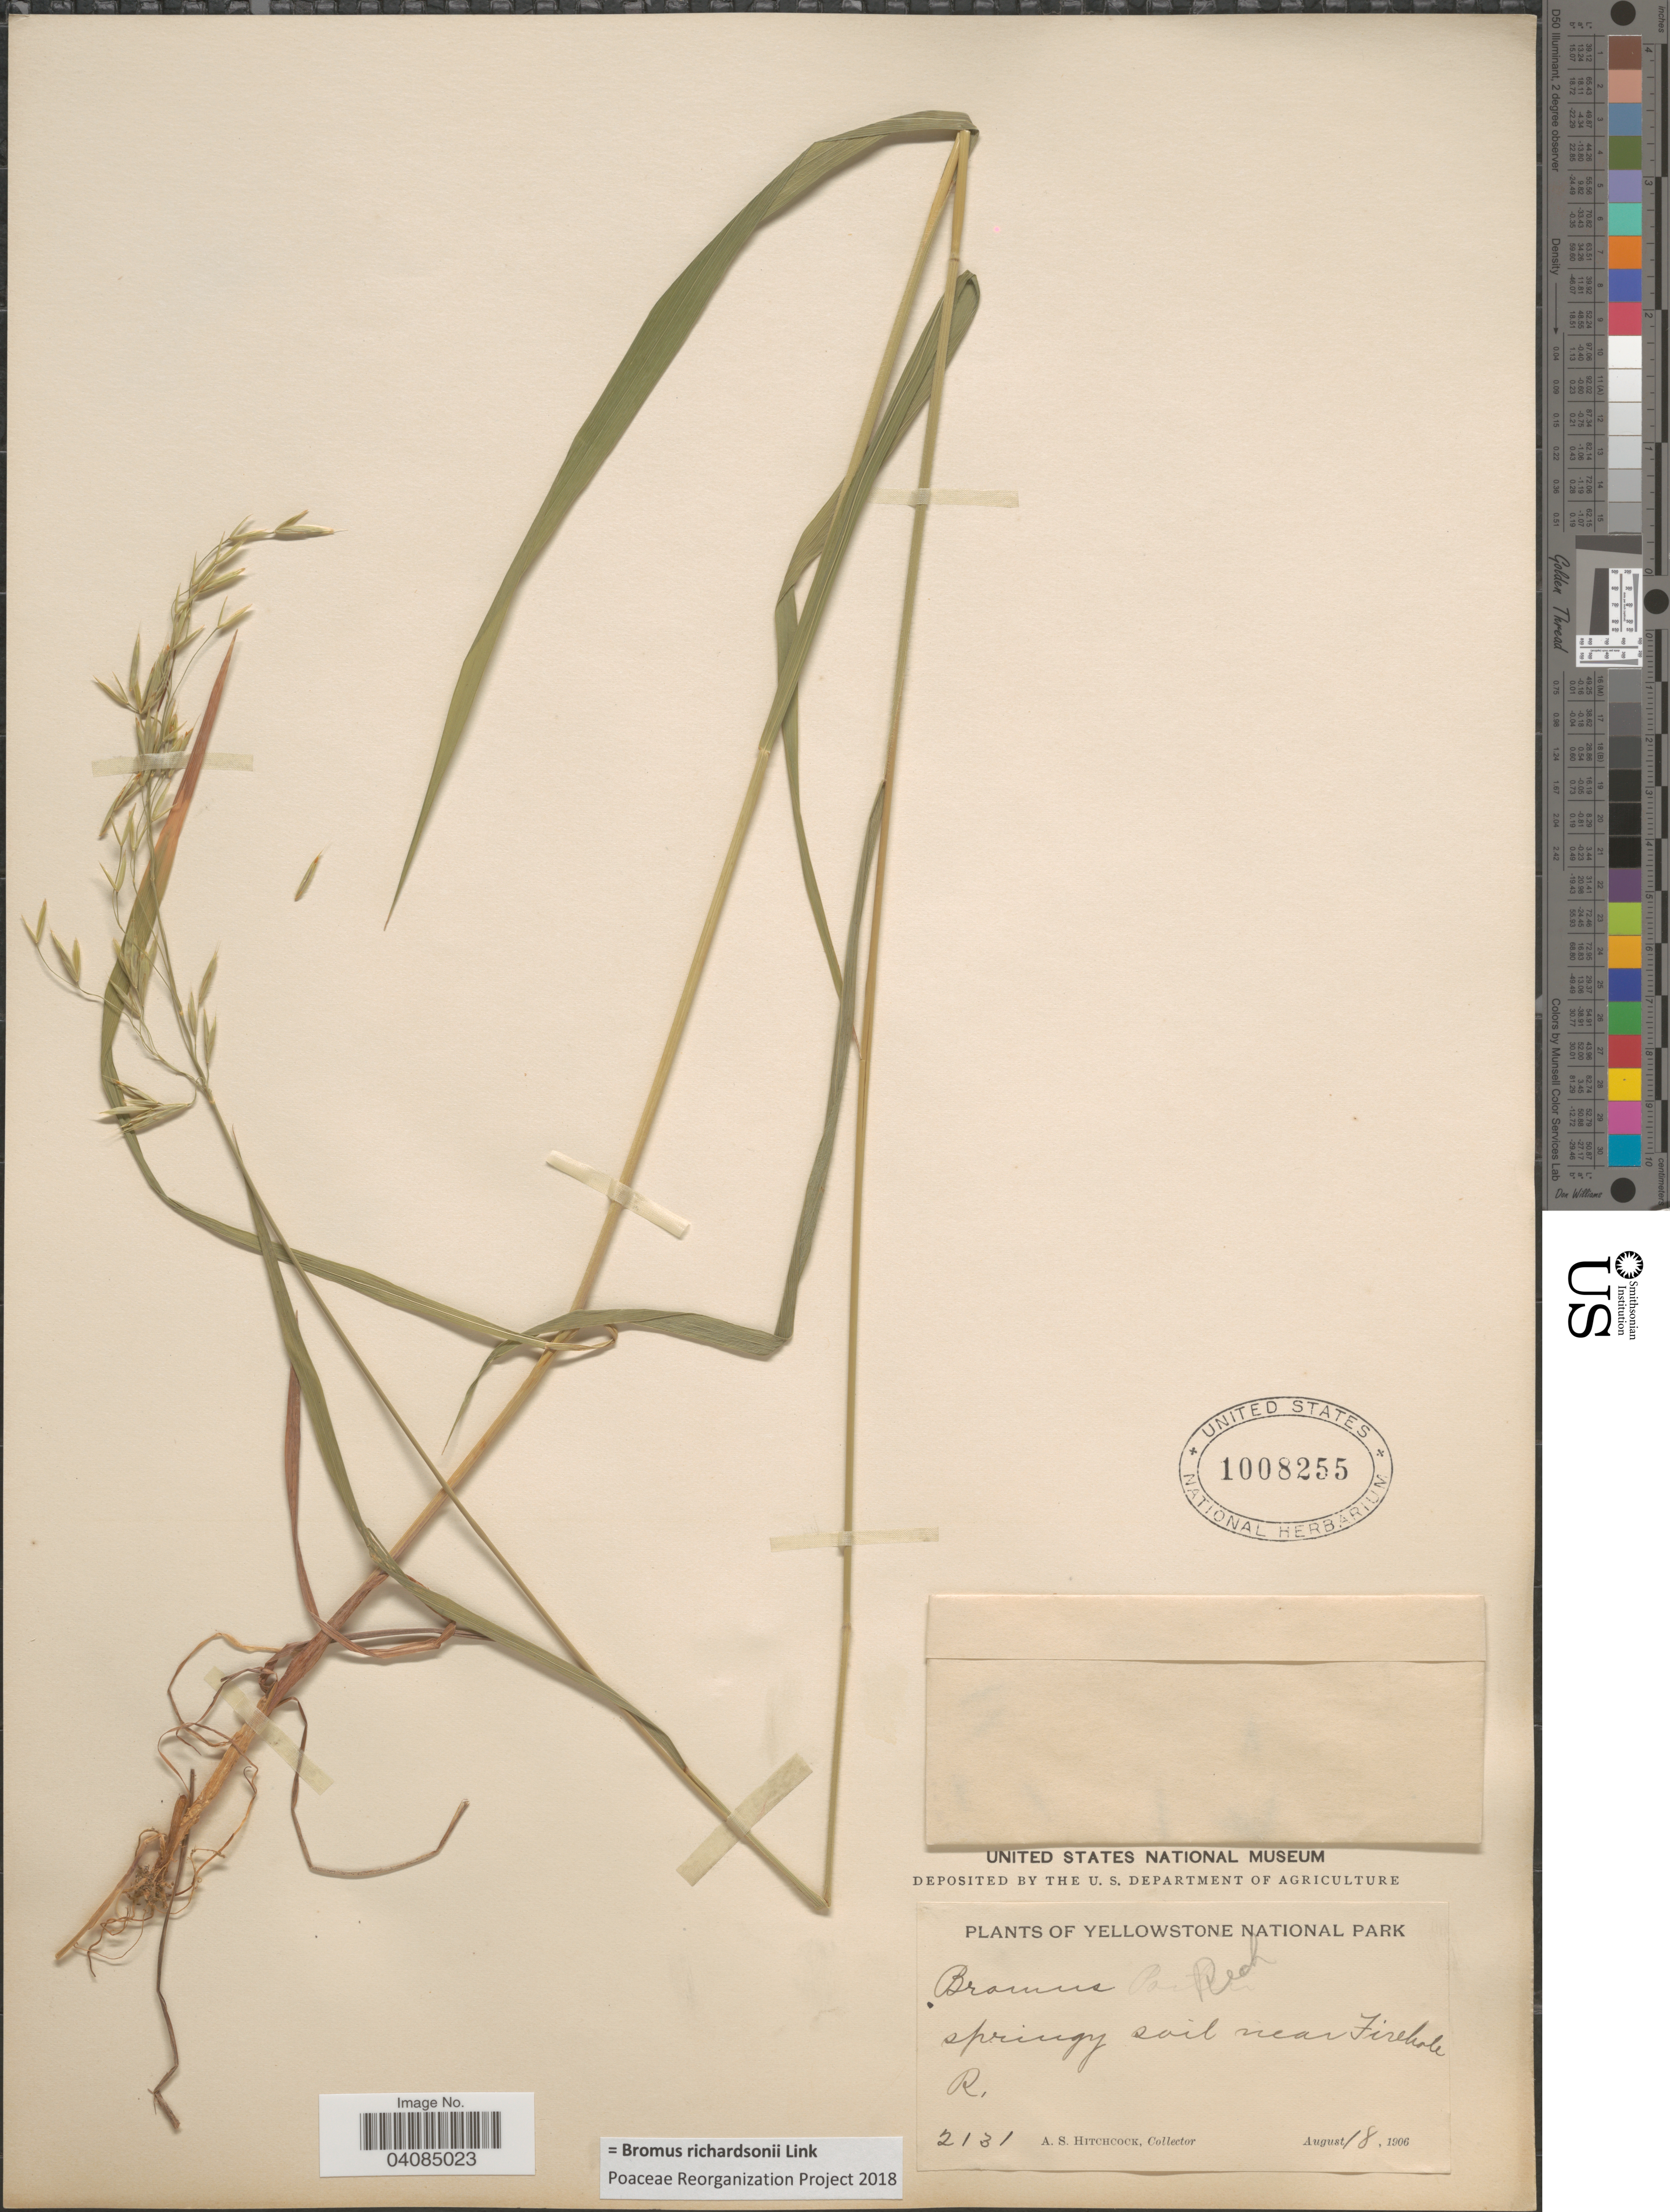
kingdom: Plantae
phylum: Tracheophyta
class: Liliopsida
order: Poales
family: Poaceae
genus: Bromus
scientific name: Bromus racemosus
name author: L.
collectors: A. S. Hitchcock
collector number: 2131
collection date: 1906-08-18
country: United States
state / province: Wyoming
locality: Yellowstone National Park. Springy soil near Firehole R.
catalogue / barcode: US 1008255